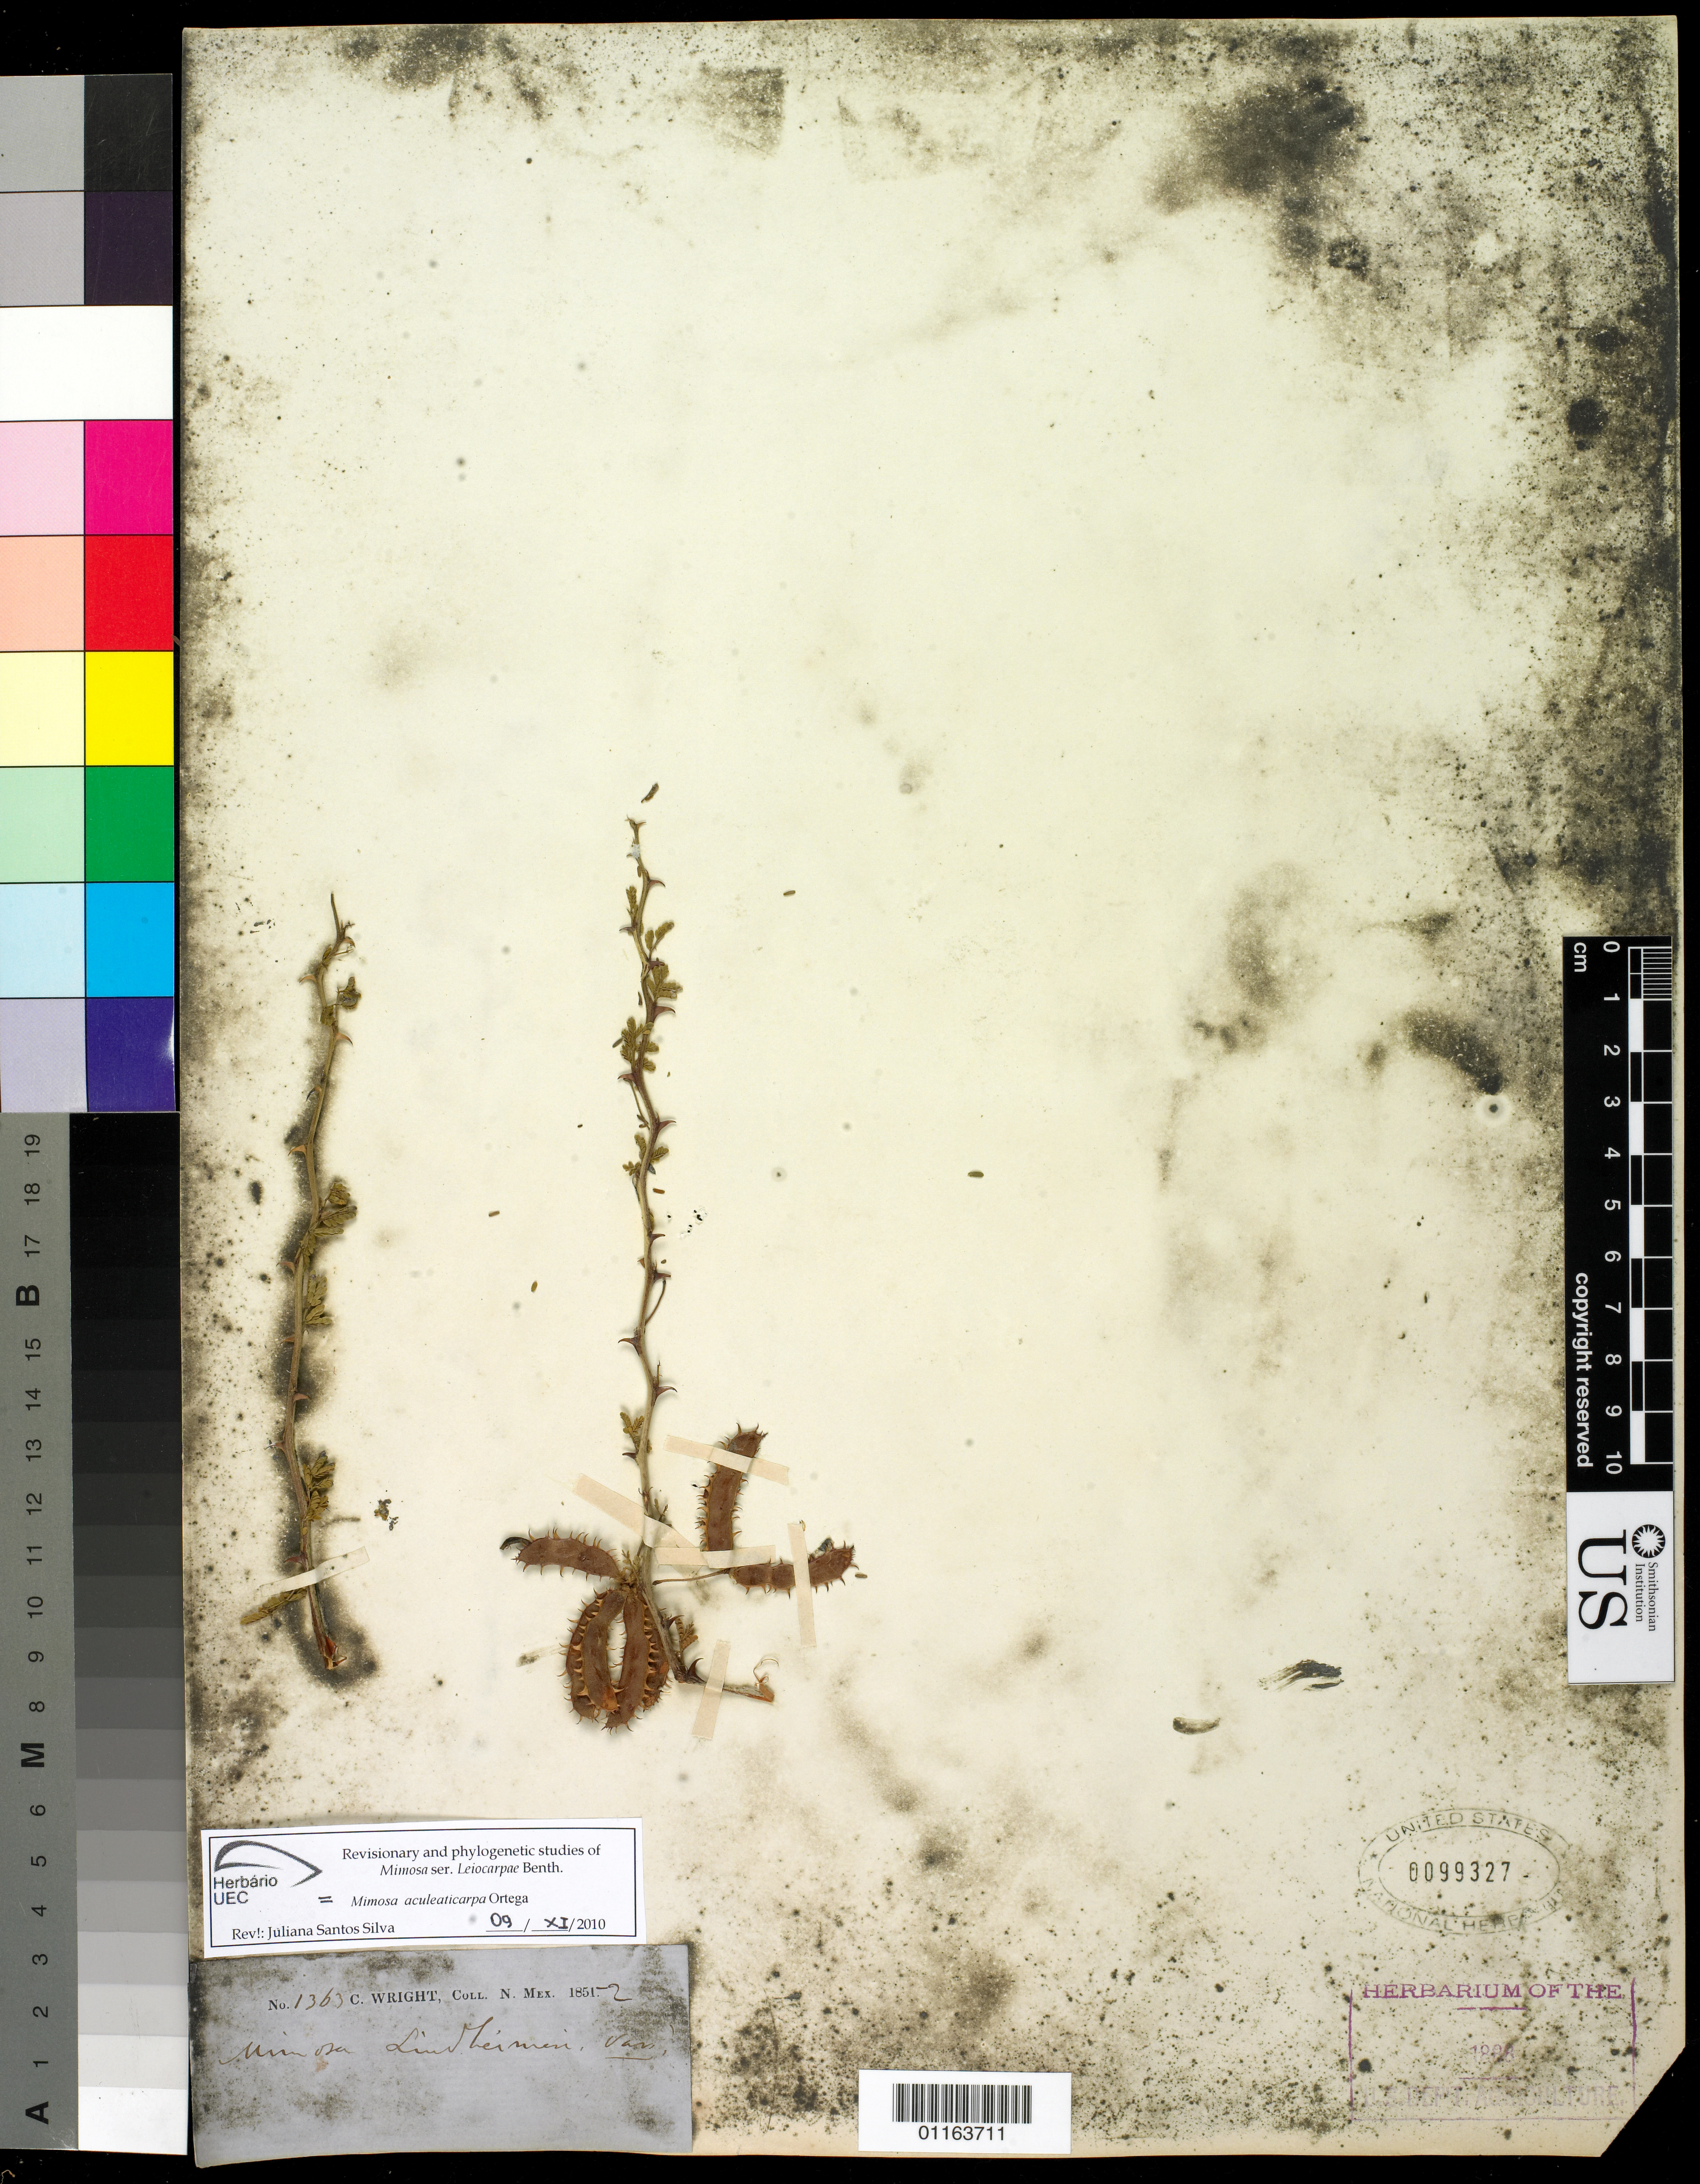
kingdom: Plantae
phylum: Tracheophyta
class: Magnoliopsida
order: Fabales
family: Fabaceae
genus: Mimosa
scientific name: Mimosa aculeaticarpa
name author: Ortega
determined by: Silva, J. S.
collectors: C. Wright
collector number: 1363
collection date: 1851/1852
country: United States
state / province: New Mexico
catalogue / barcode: US 99327